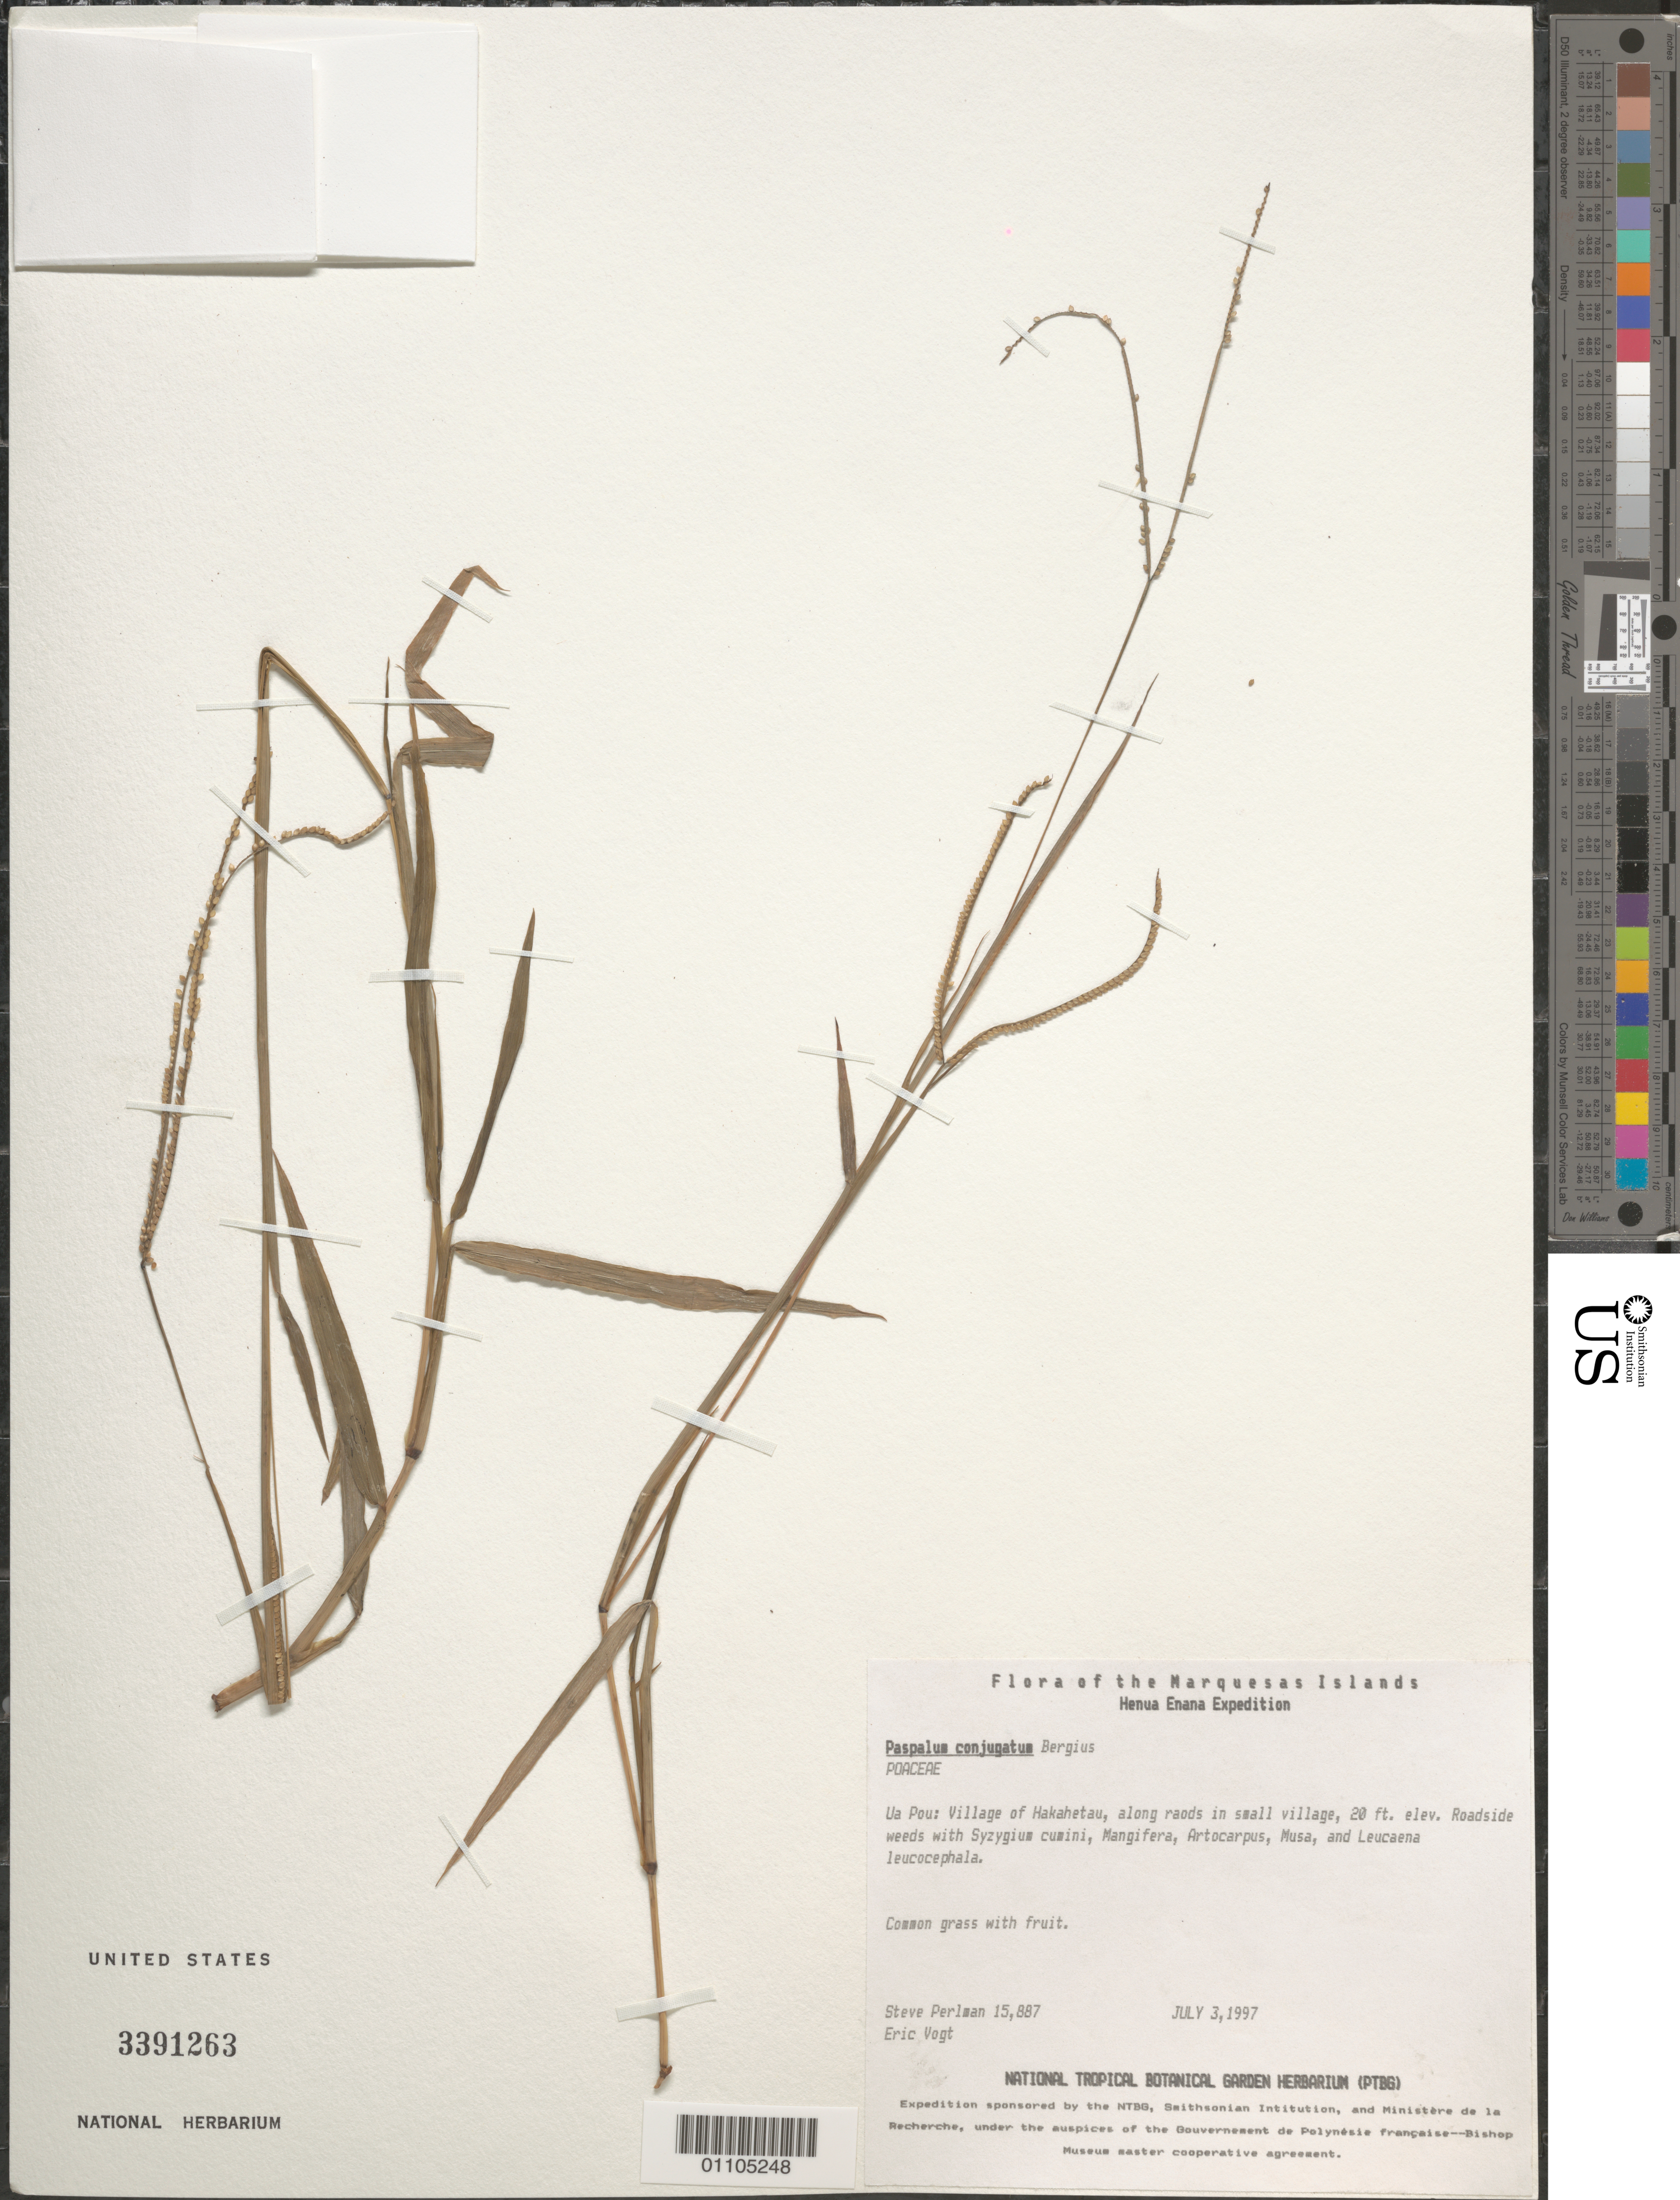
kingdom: Plantae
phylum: Tracheophyta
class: Liliopsida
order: Poales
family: Poaceae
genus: Paspalum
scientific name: Paspalum conjugatum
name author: P.J. Bergius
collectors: S. P. Perlman & E. Vogt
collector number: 15887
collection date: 1997-07-03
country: French Polynesia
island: Ua Pou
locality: Village of Hakahetau, along roads in small village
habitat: Roadside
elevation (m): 6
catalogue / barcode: US 3391263